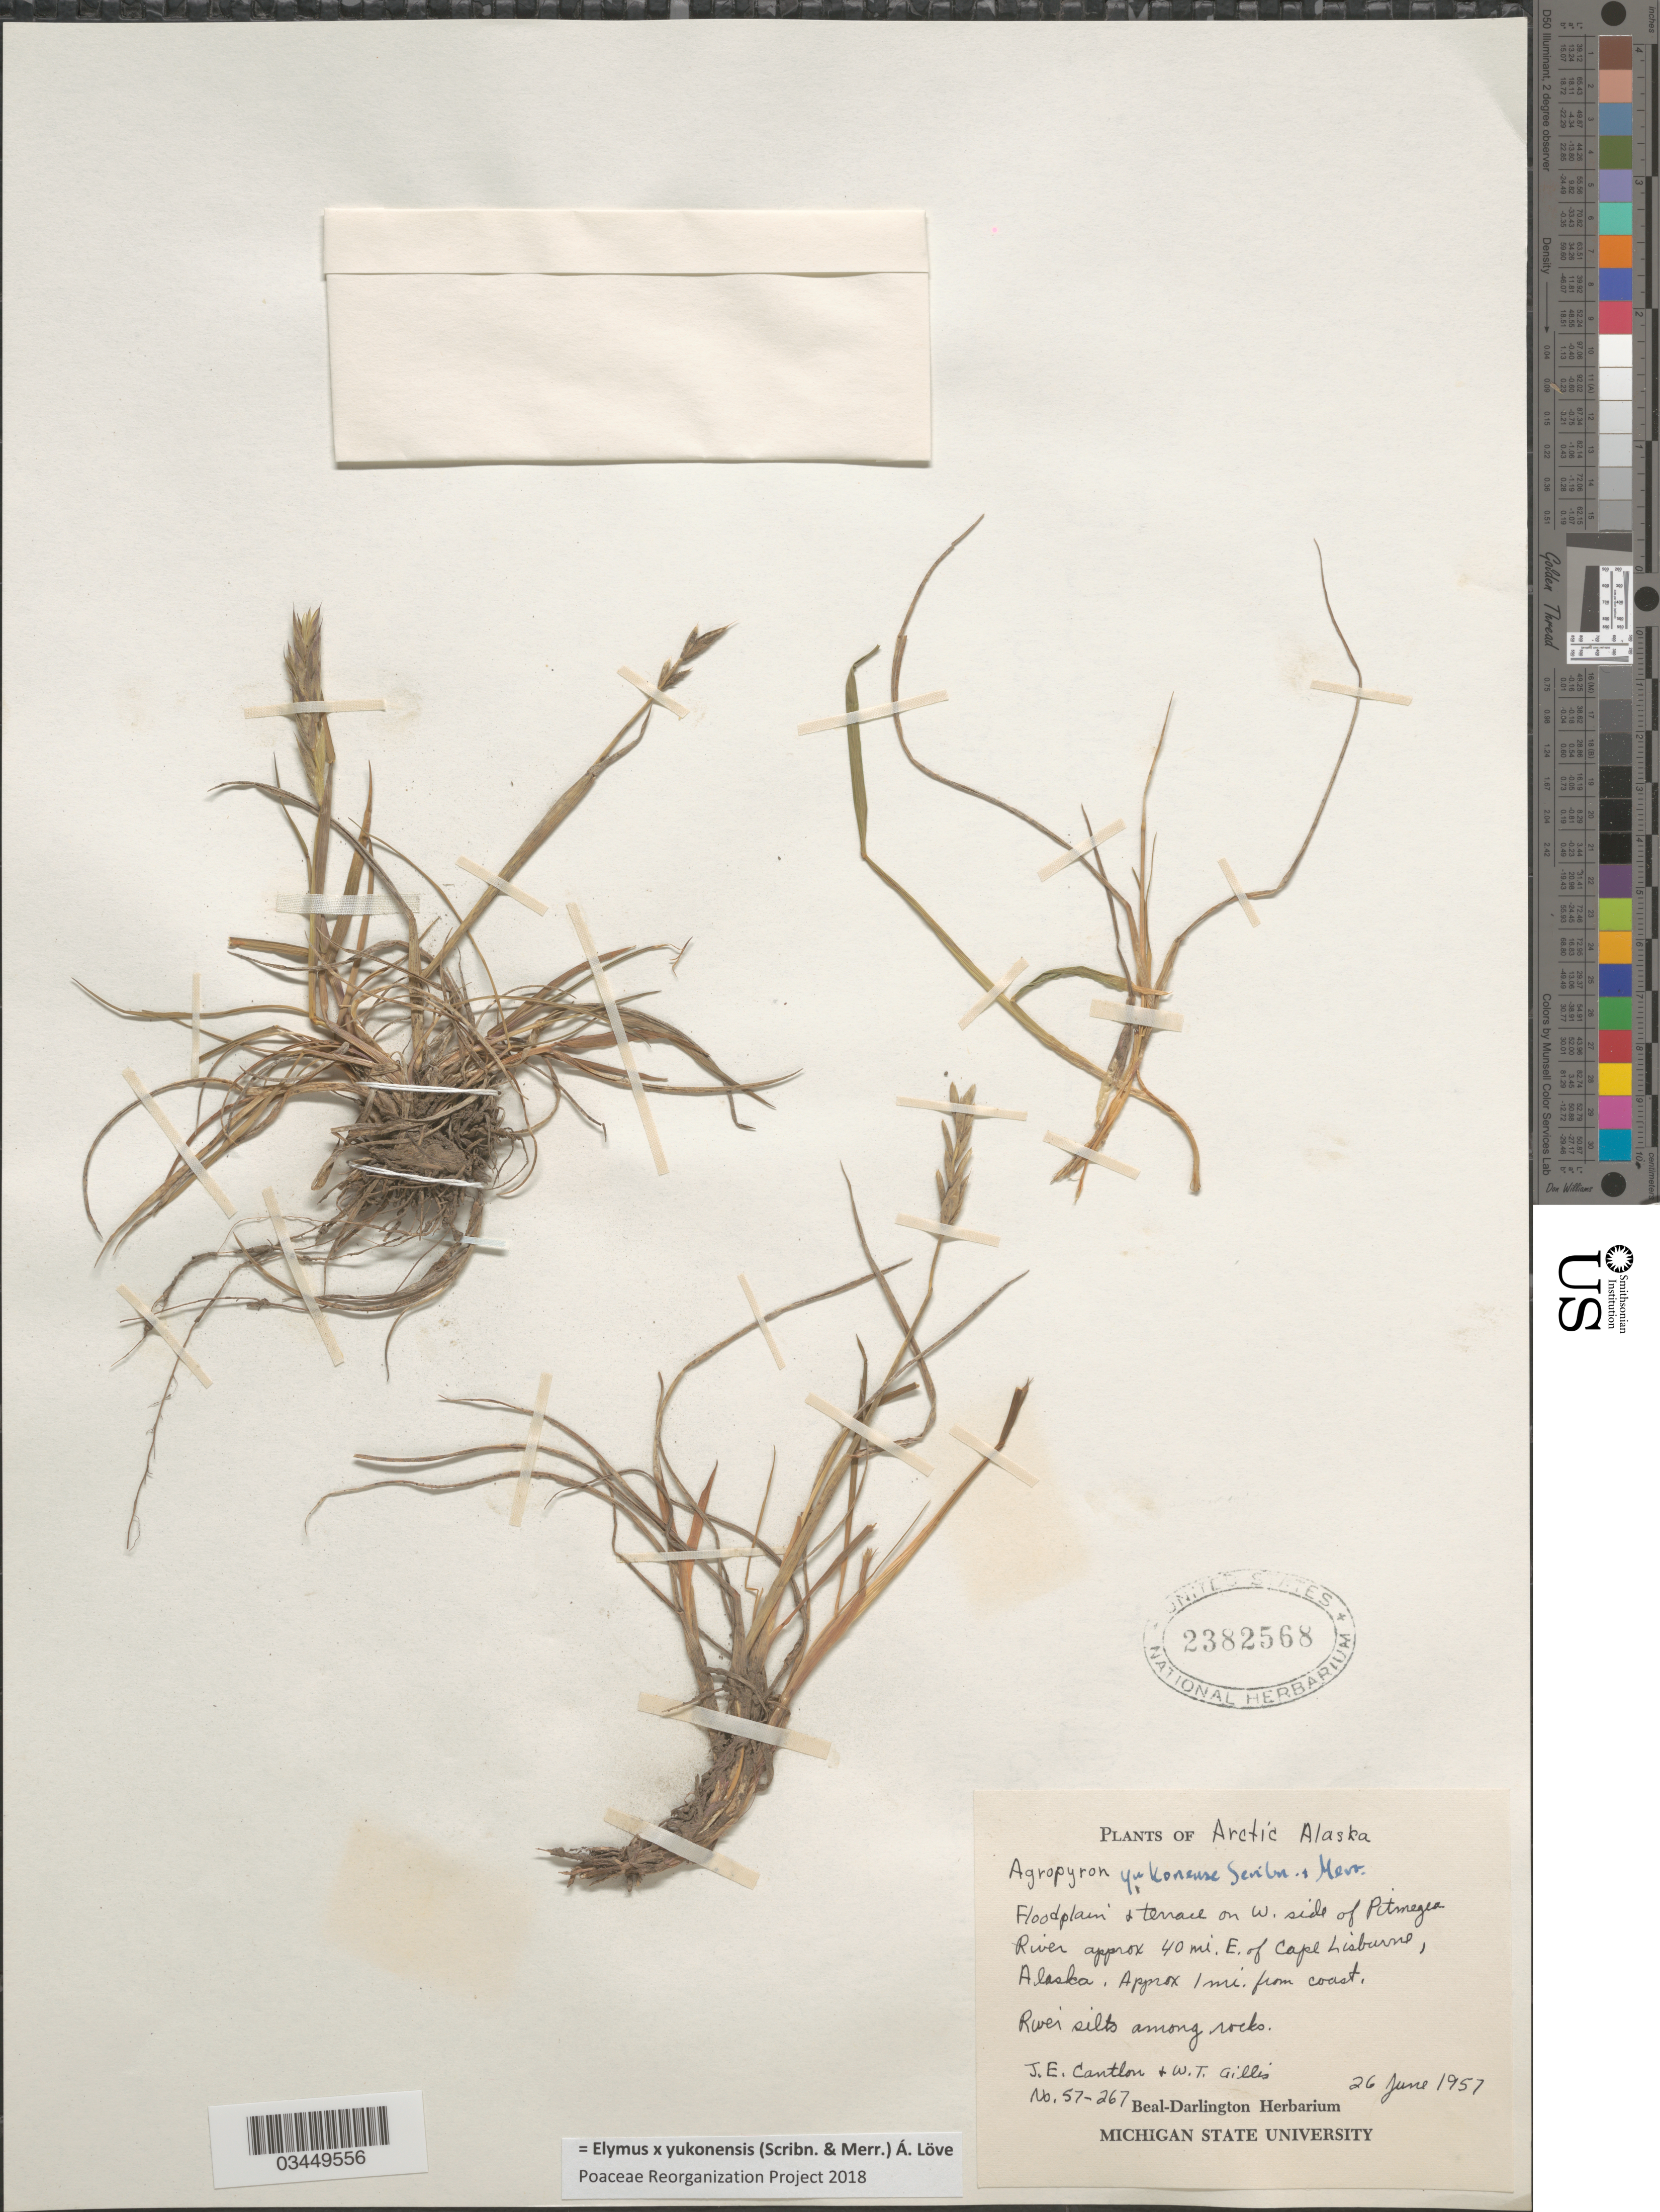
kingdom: Plantae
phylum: Tracheophyta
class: Liliopsida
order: Poales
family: Poaceae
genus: Elymus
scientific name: Elymus x yukonensis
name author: (Scribn. & Merr.) Á. Löve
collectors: J. Cantlon & W. T. Gillis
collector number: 57-267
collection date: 1957-06-26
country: United States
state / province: Alaska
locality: Arctic Alaska. Floodplain & tenace on W. side of Pitmegea River approx 40 mi. E. of Cape Lisburne, Approx 1 mi. from coast.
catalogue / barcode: US 2382568